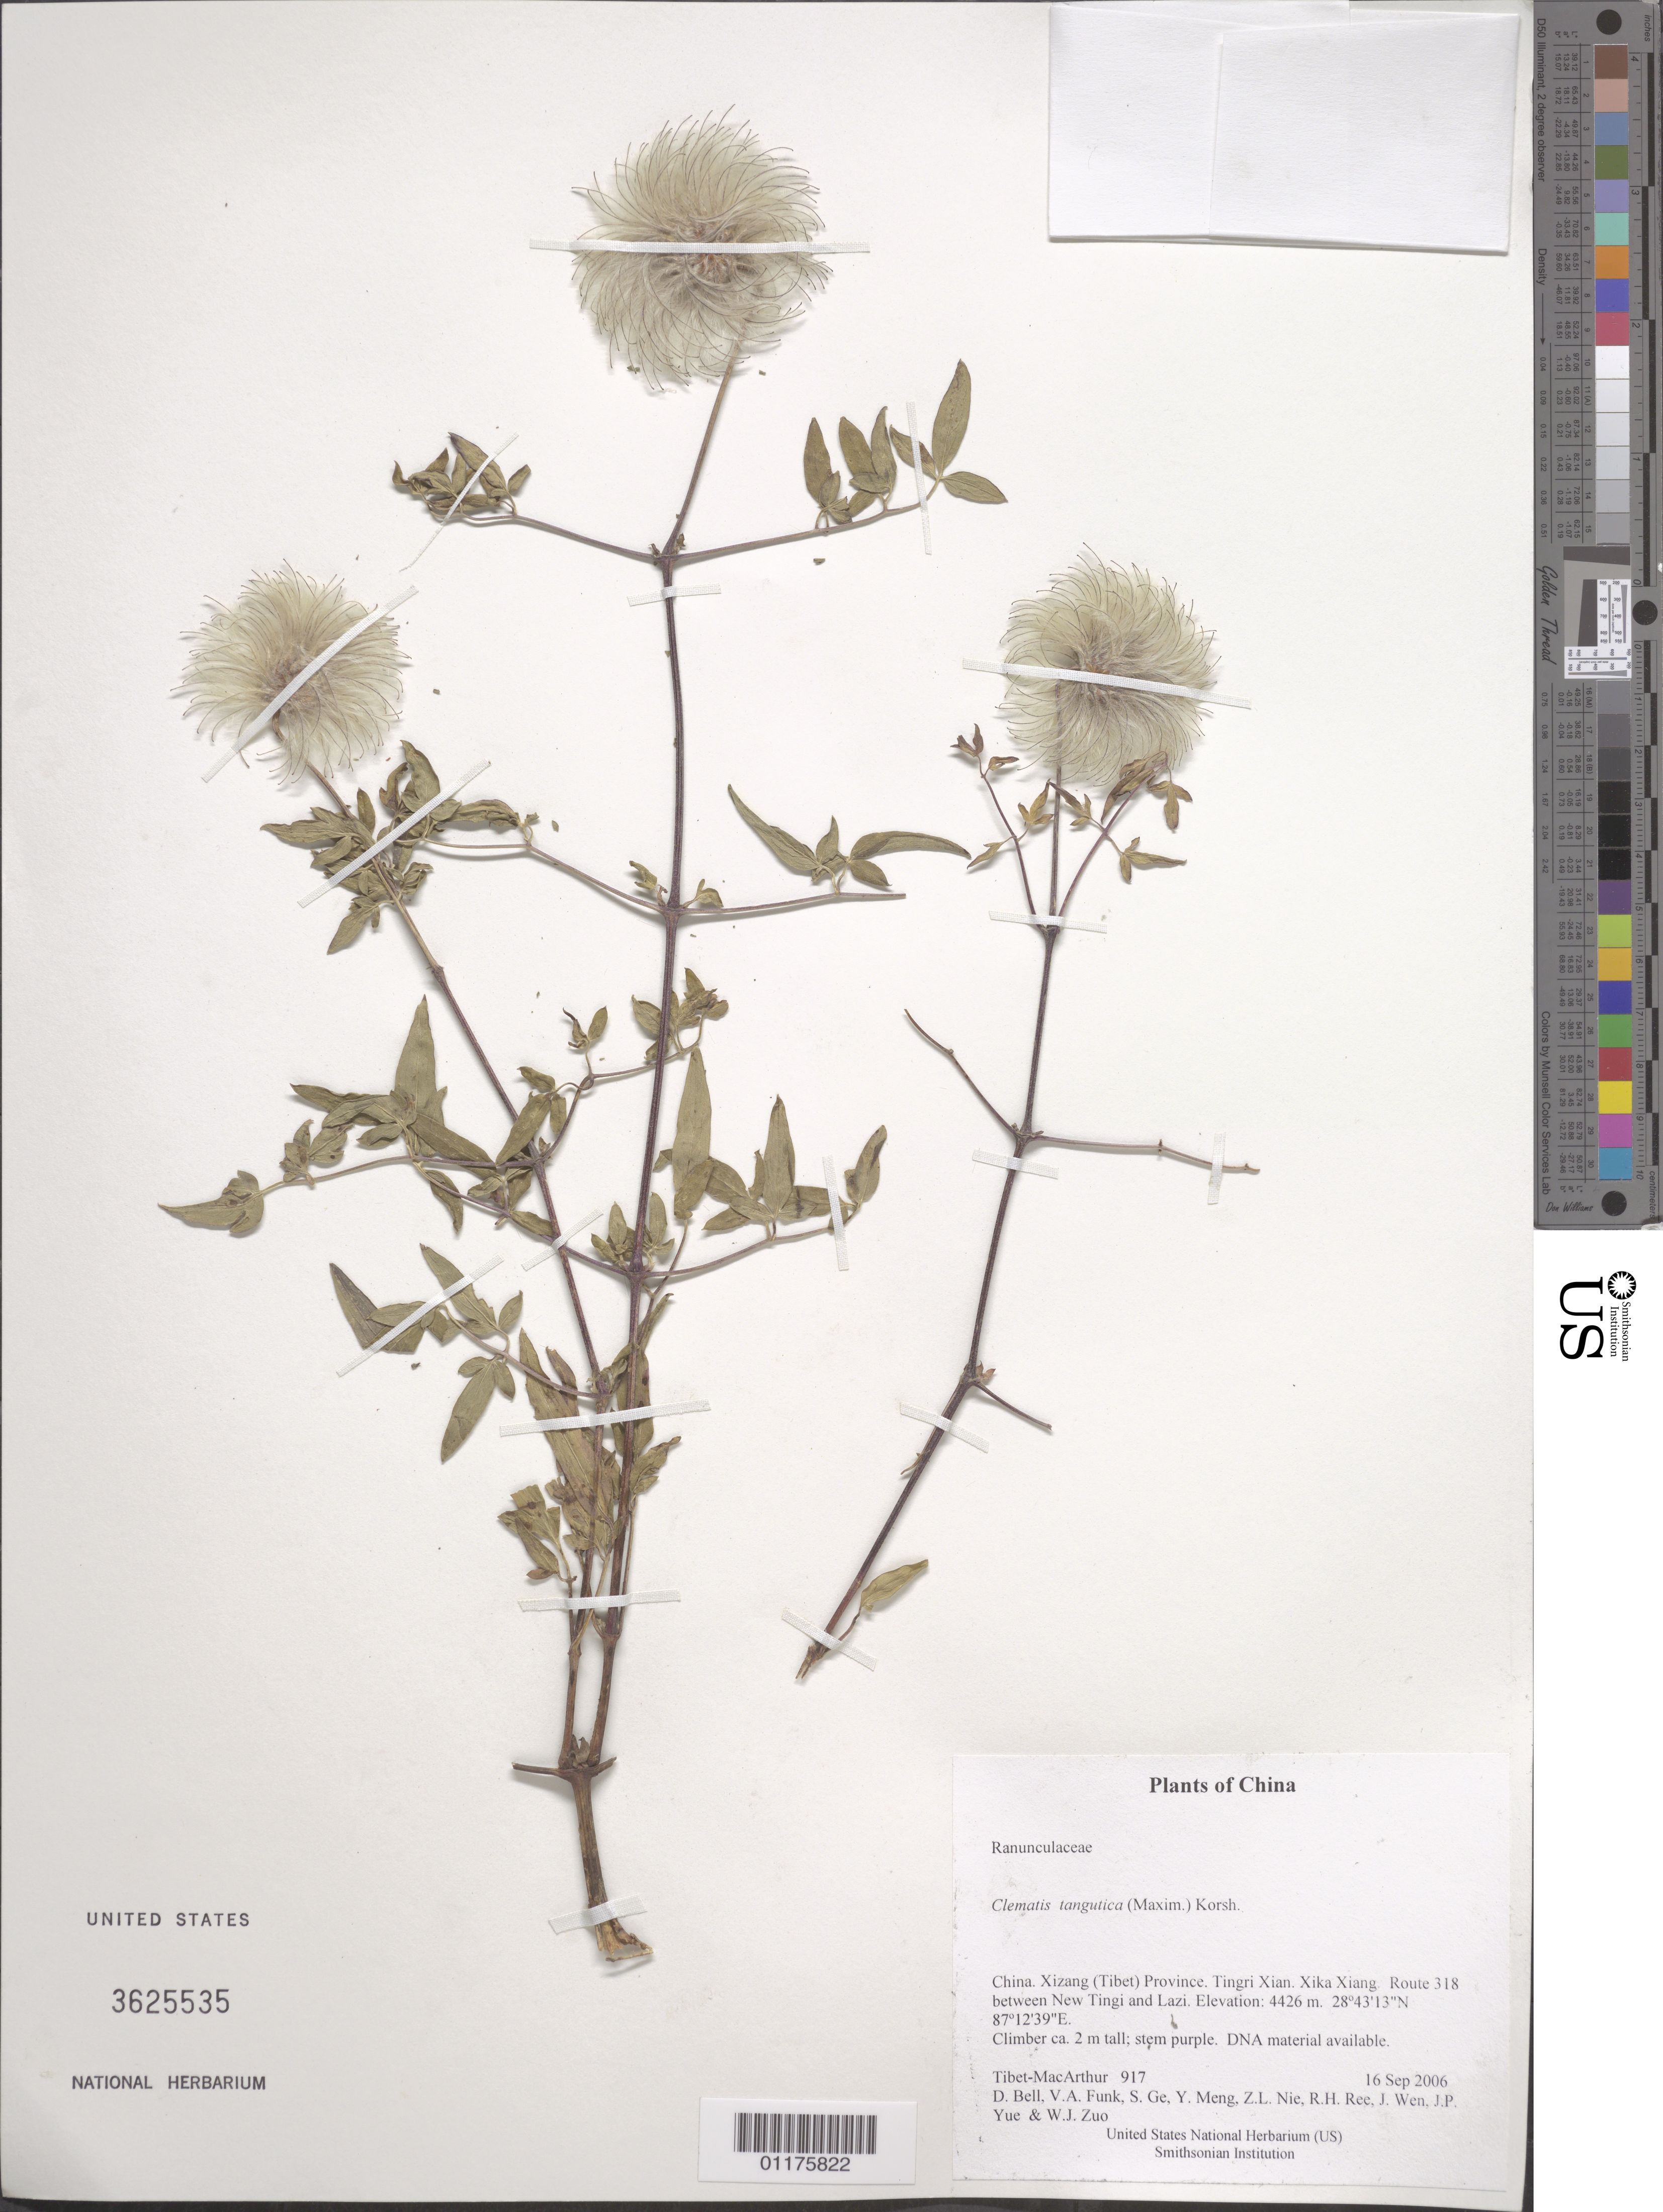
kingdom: Plantae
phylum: Tracheophyta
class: Magnoliopsida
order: Ranunculales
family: Ranunculaceae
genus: Clematis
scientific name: Clematis tangutica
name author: (Maxim.) Korsh.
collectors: Tibet-MacArthur, D. A. Bell, V. Funk, S. Ge, Y. Meng, Z. Nie, R. Ree, J. Wen, J. Yue & W. Zuo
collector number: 917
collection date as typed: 16 Sep 2006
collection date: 2006-09-16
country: China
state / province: Xizang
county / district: Tingri Xian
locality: Xika Xiang. Route 318 between New Tingi and Lazi.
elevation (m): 4426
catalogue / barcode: US 3625535